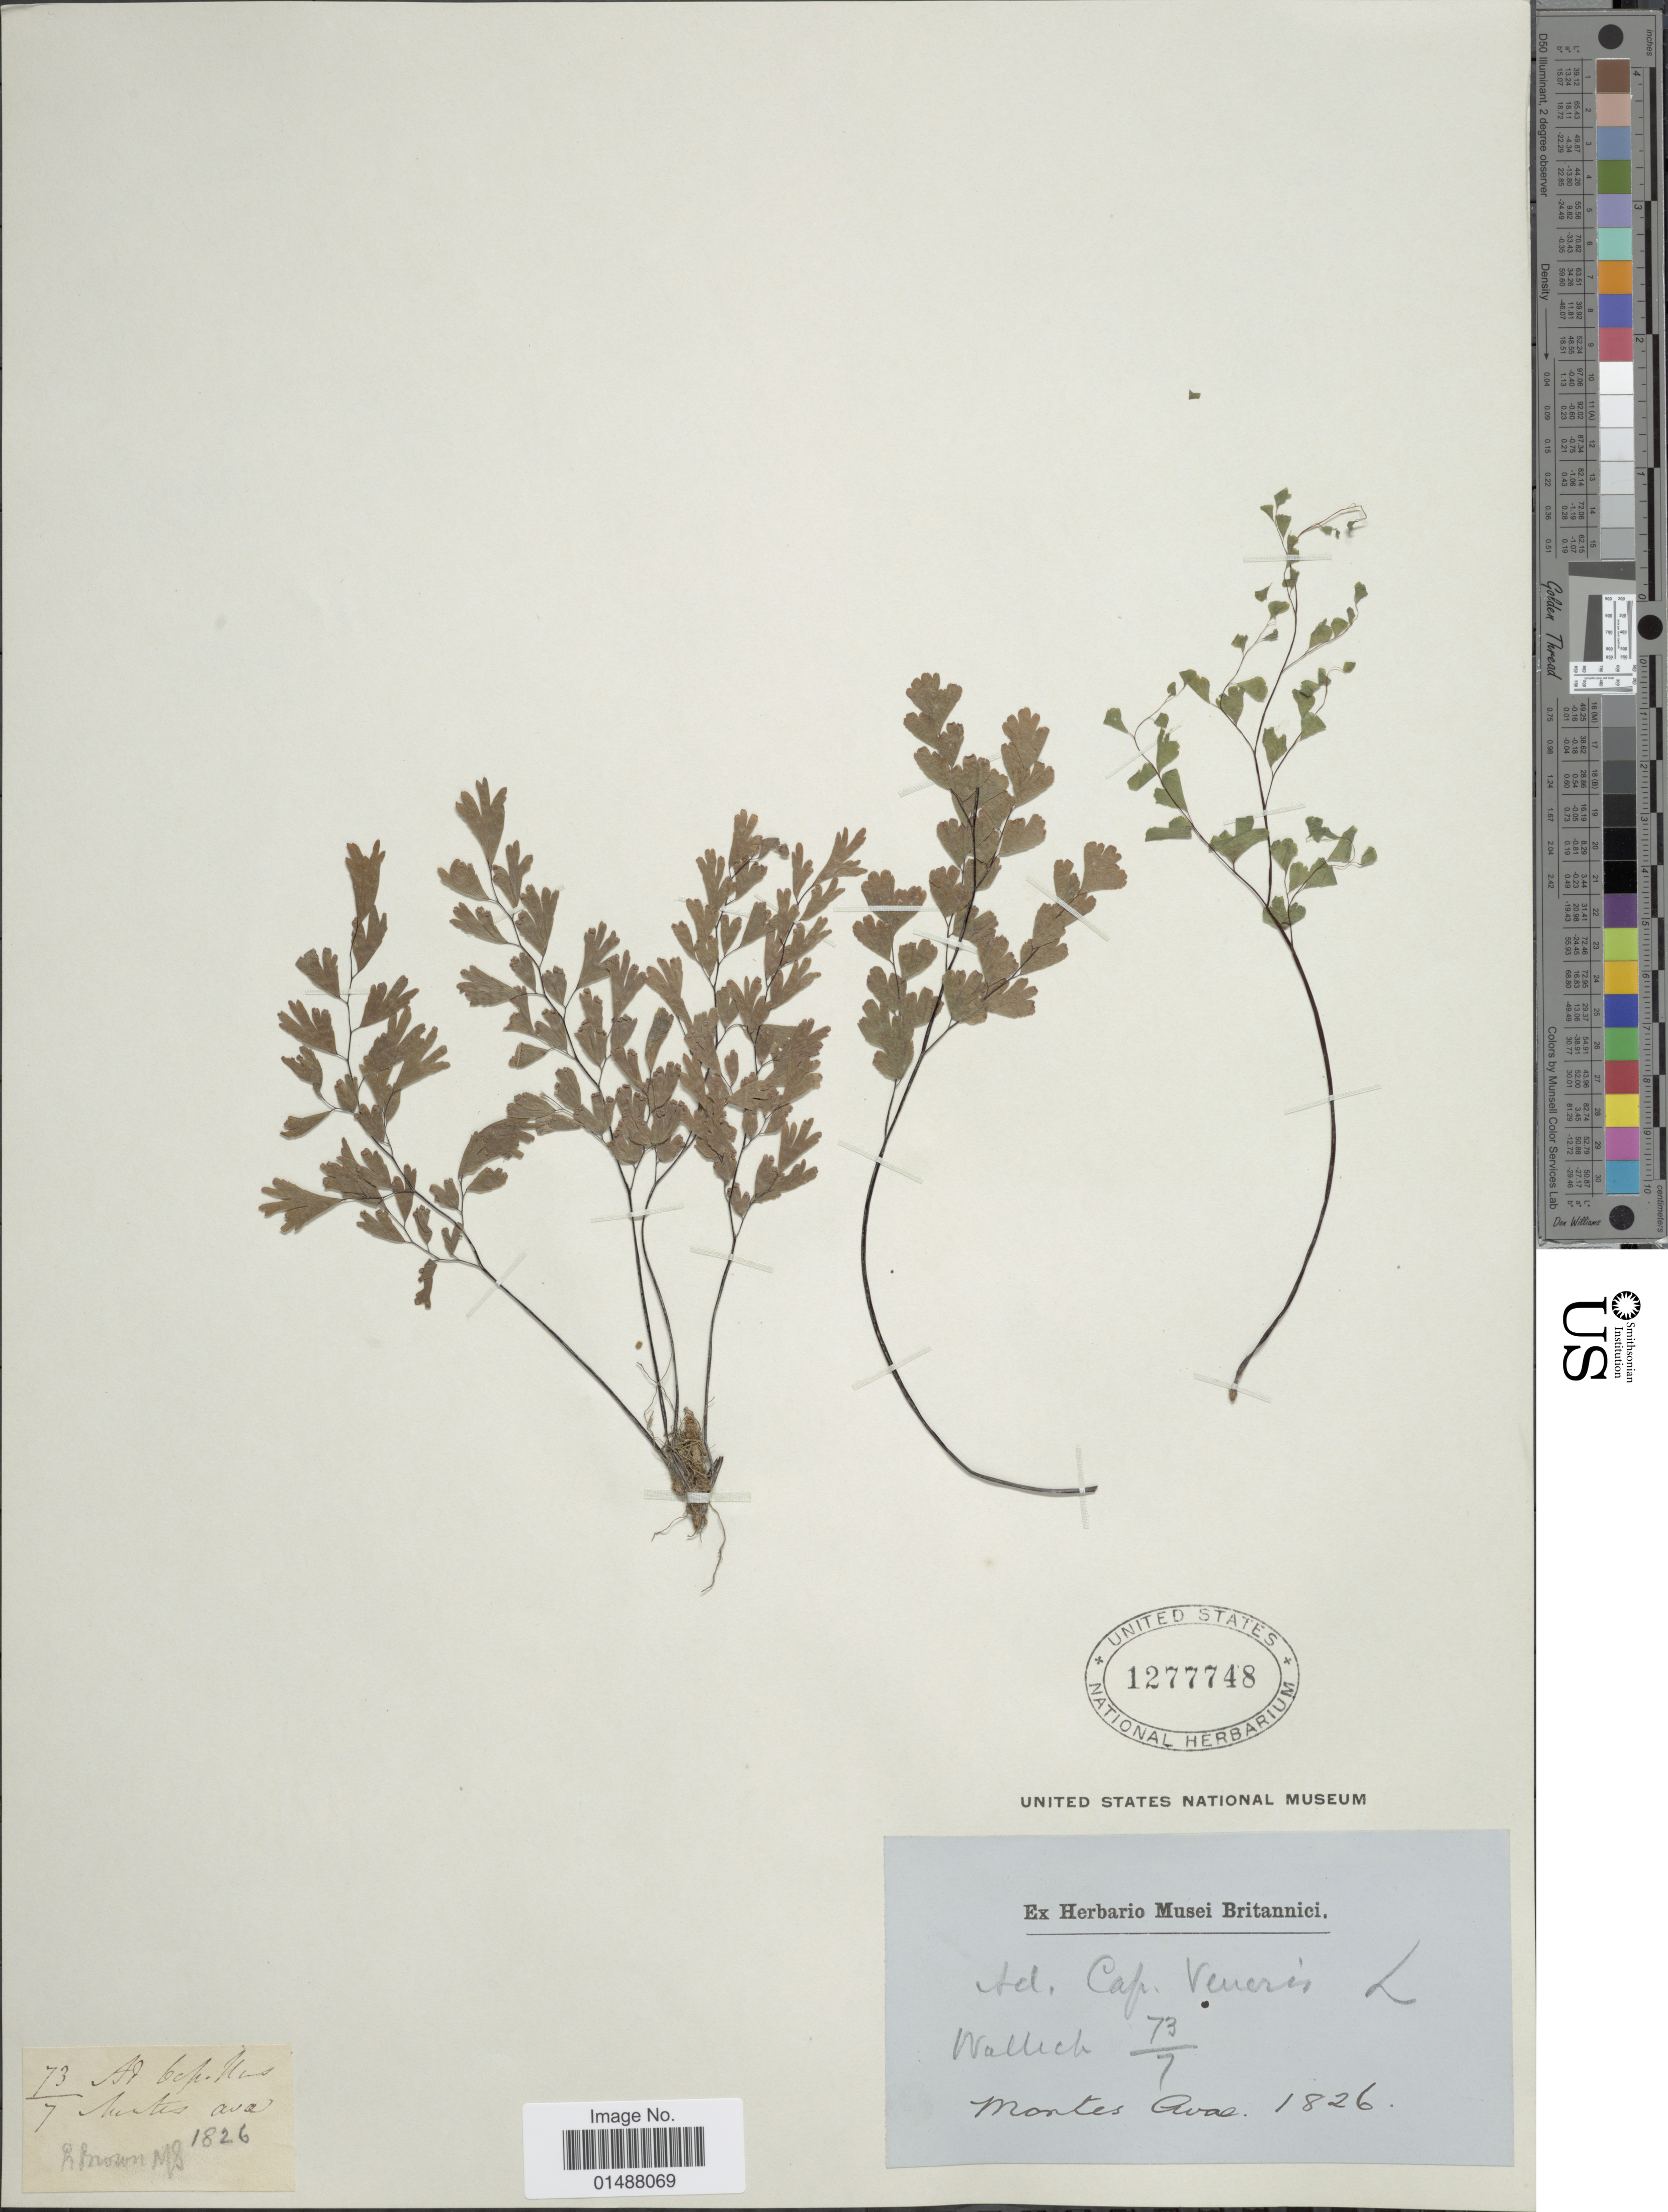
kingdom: Plantae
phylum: Tracheophyta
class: Polypodiopsida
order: Polypodiales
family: Pteridaceae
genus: Adiantum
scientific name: Adiantum capillus-veneris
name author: L.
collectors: -- Wallich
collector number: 73/7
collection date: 1826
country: Myanmar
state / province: Sagaing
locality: Montes Aval [interpreted]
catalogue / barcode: US 1277748